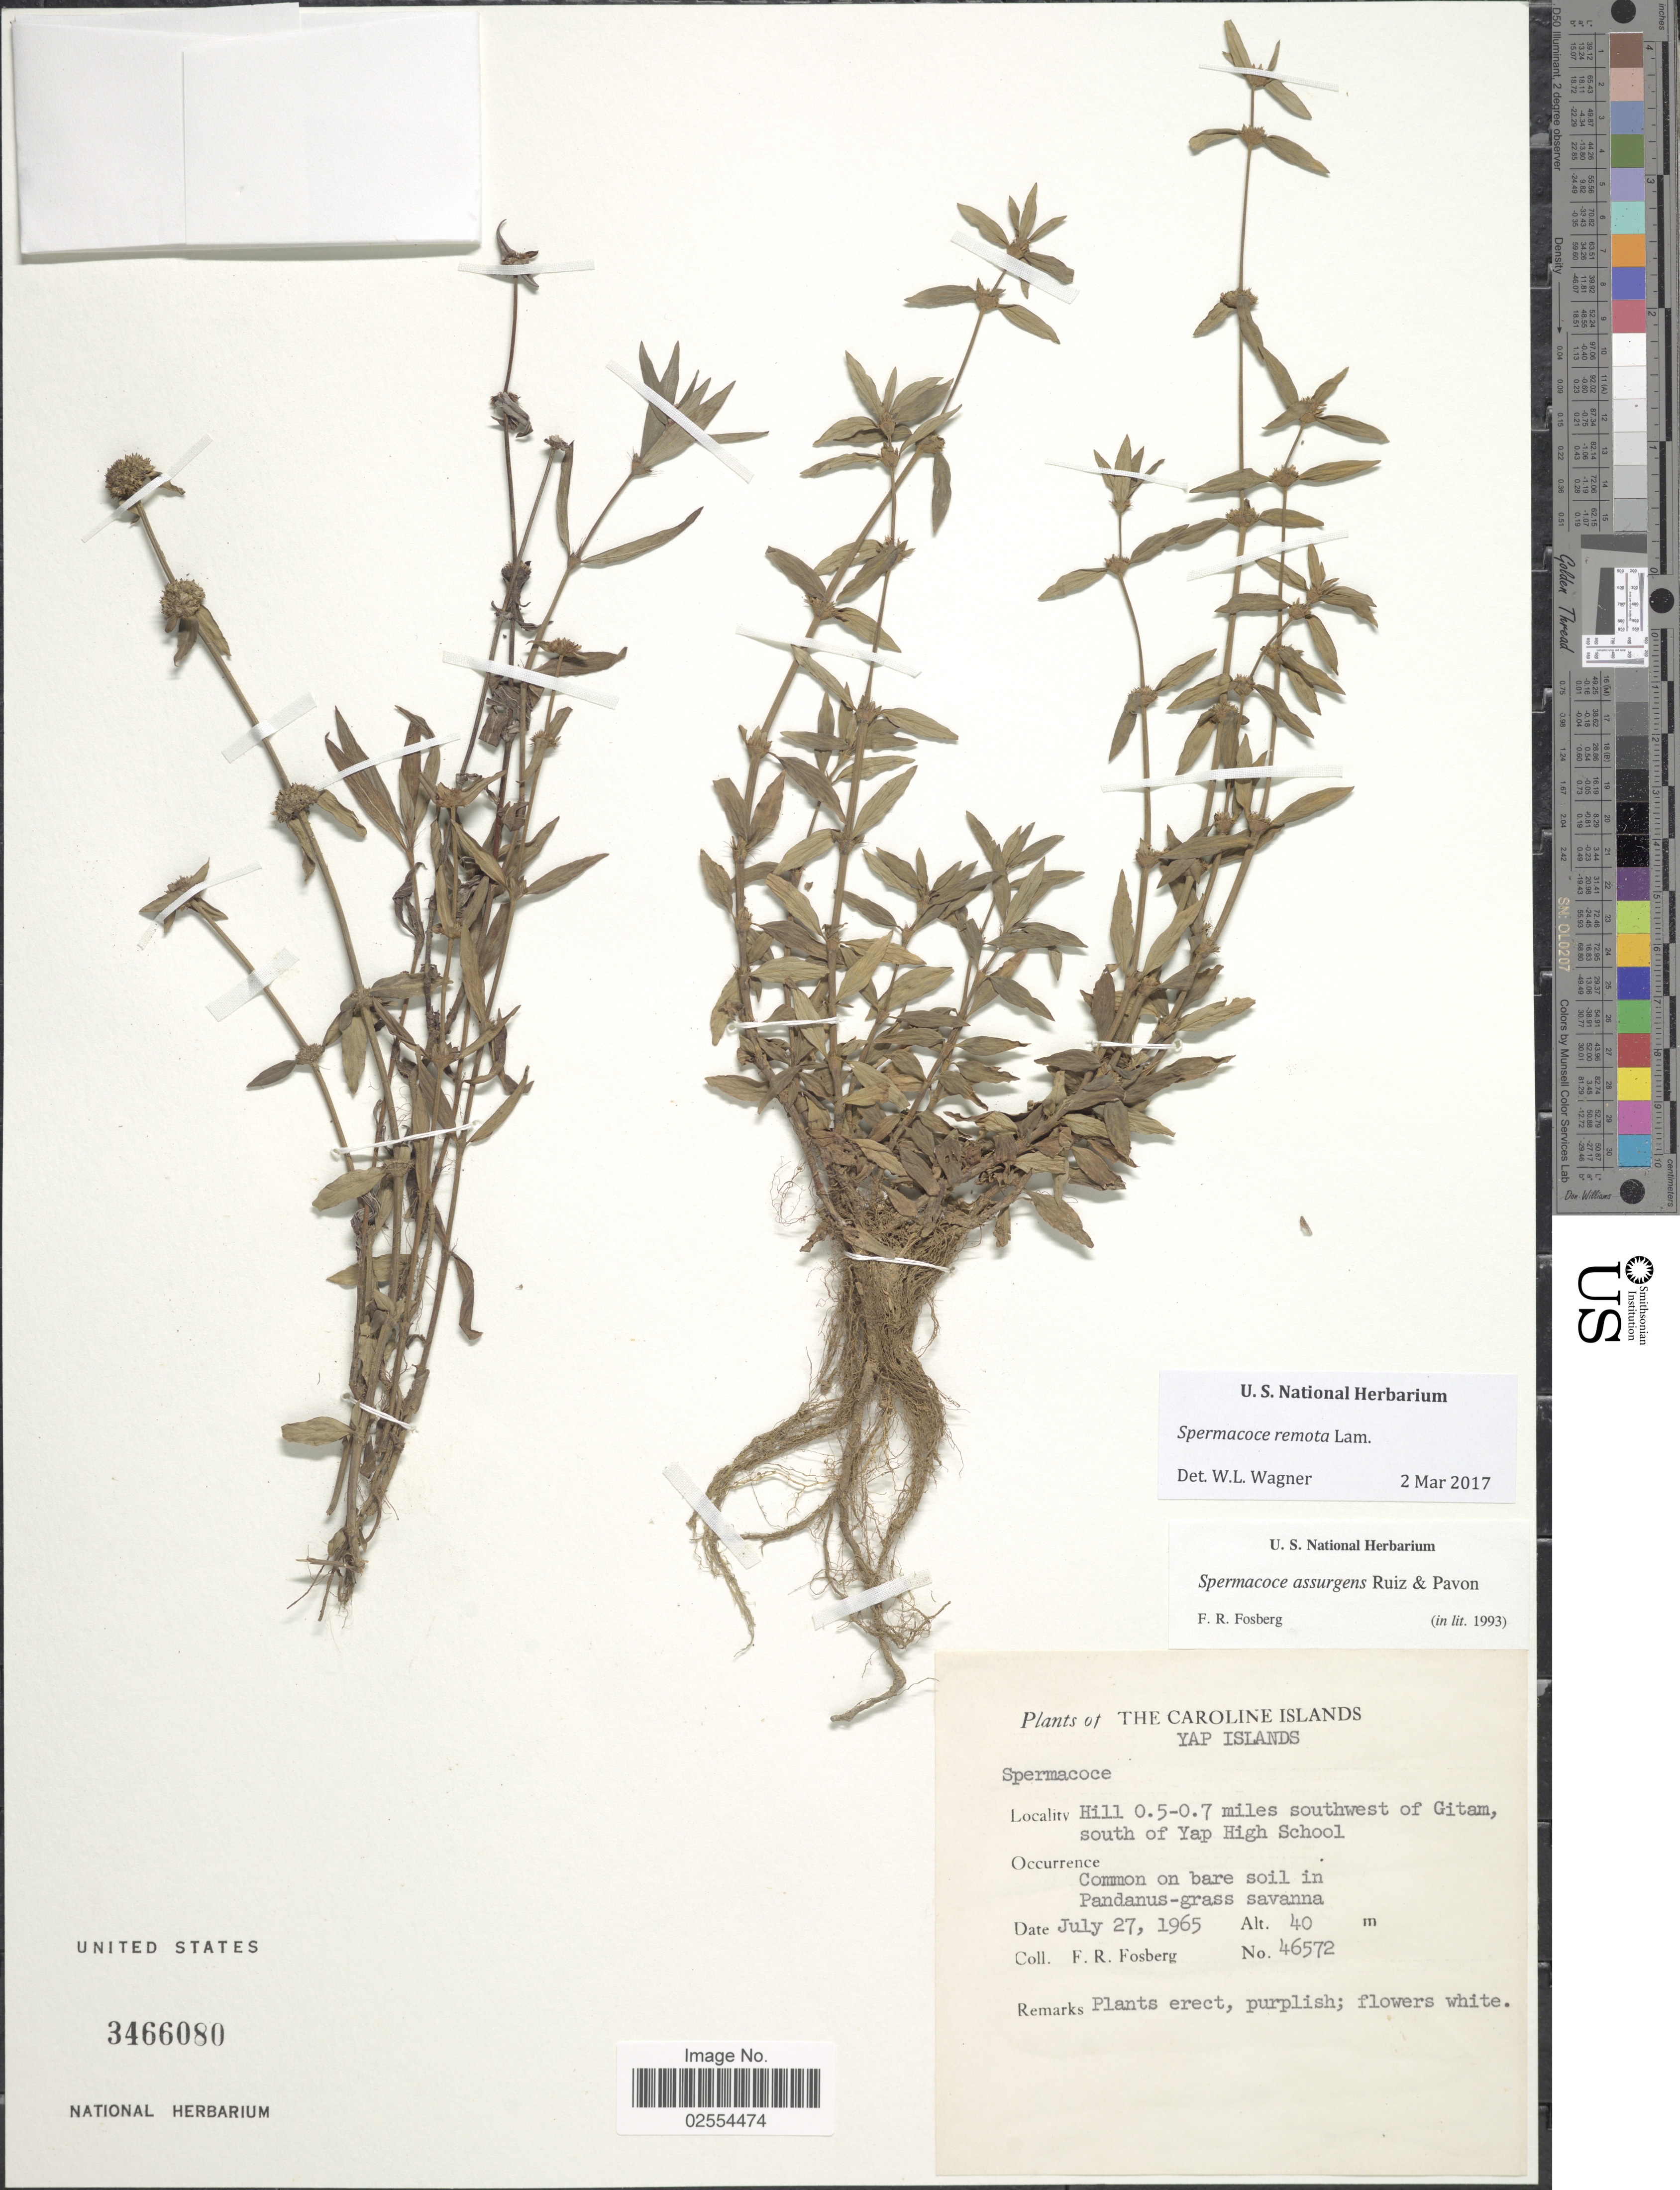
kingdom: Plantae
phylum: Tracheophyta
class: Magnoliopsida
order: Gentianales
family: Rubiaceae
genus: Spermacoce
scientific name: Spermacoce remota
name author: Lam.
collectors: F. R. Fosberg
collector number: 46572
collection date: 1965-07-27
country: Micronesia, Federated States of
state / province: Yap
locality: Caroline Islands, Yap Islands, Hill 0.5-0.7 miles southwest of Gitam, south of Yap High School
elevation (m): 40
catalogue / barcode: US 3466080